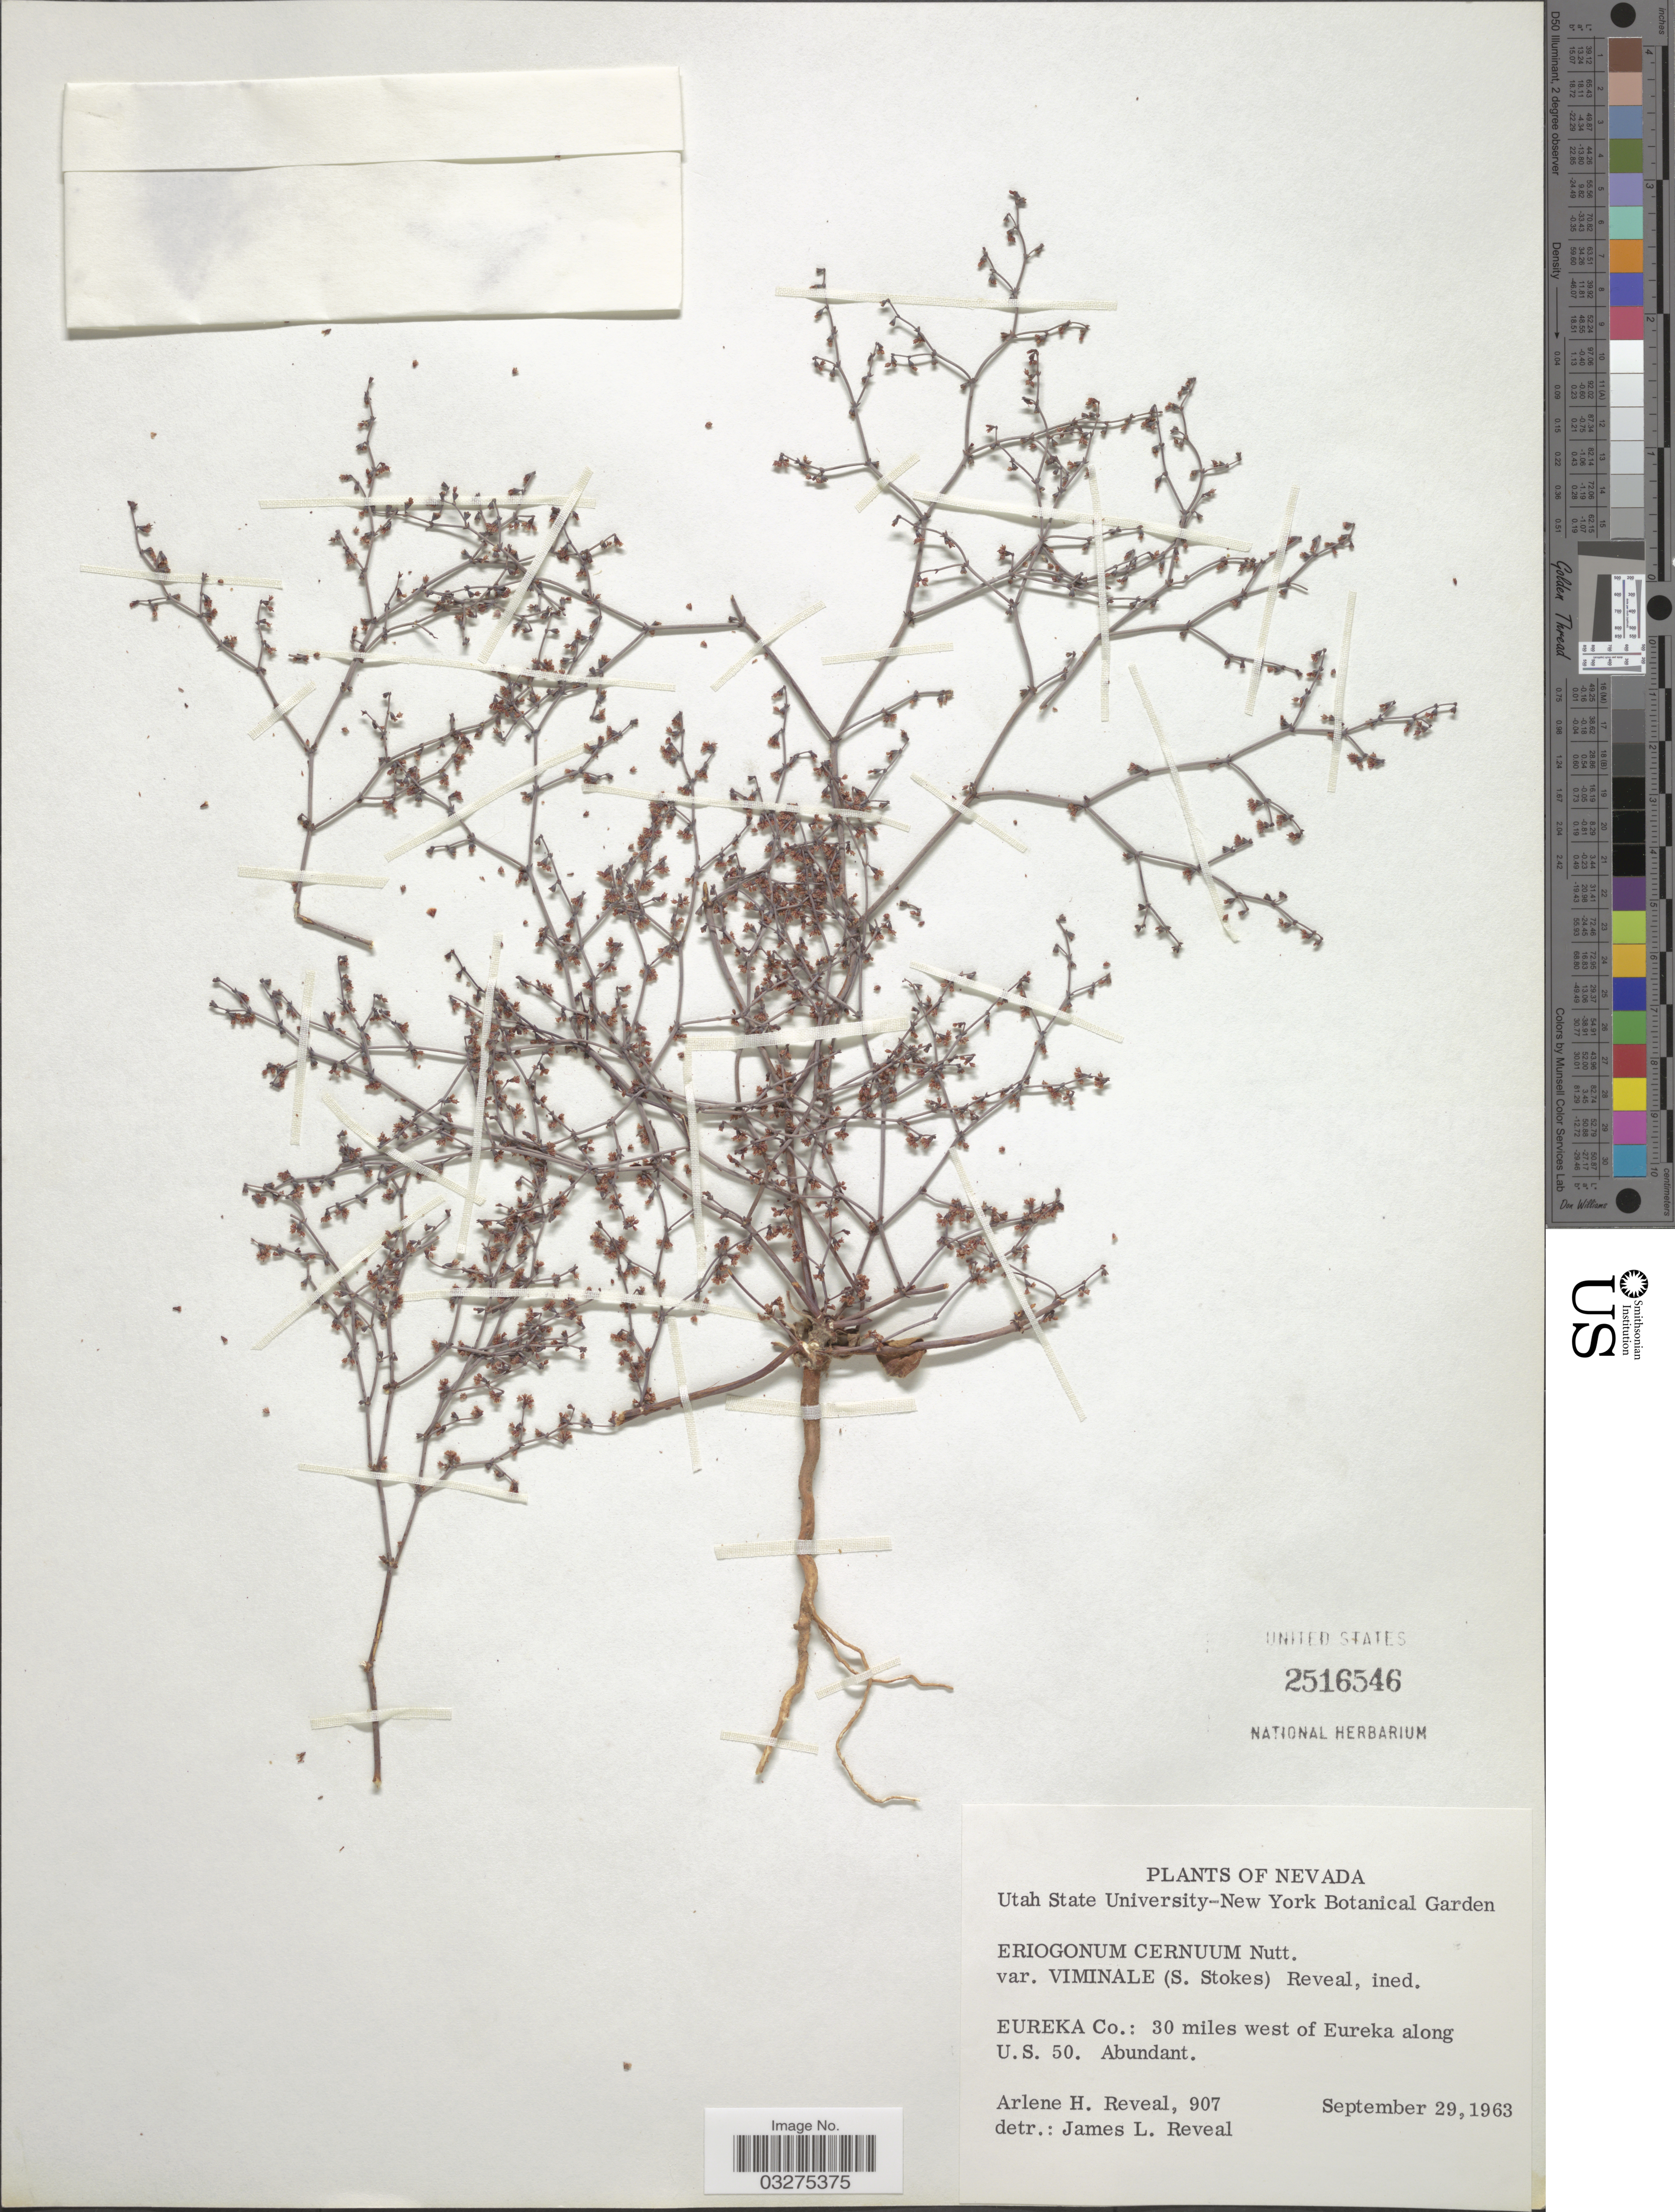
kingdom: Plantae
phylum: Tracheophyta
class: Magnoliopsida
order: Caryophyllales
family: Polygonaceae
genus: Eriogonum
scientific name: Eriogonum cernuum var. viminale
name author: (S. Stokes) Reveal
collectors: A. H. Reveal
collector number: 907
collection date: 1963-09-29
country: United States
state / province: Nevada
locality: Eureka Co.: 30 miles west of Eureka along U.S. 50.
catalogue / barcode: US 2516546